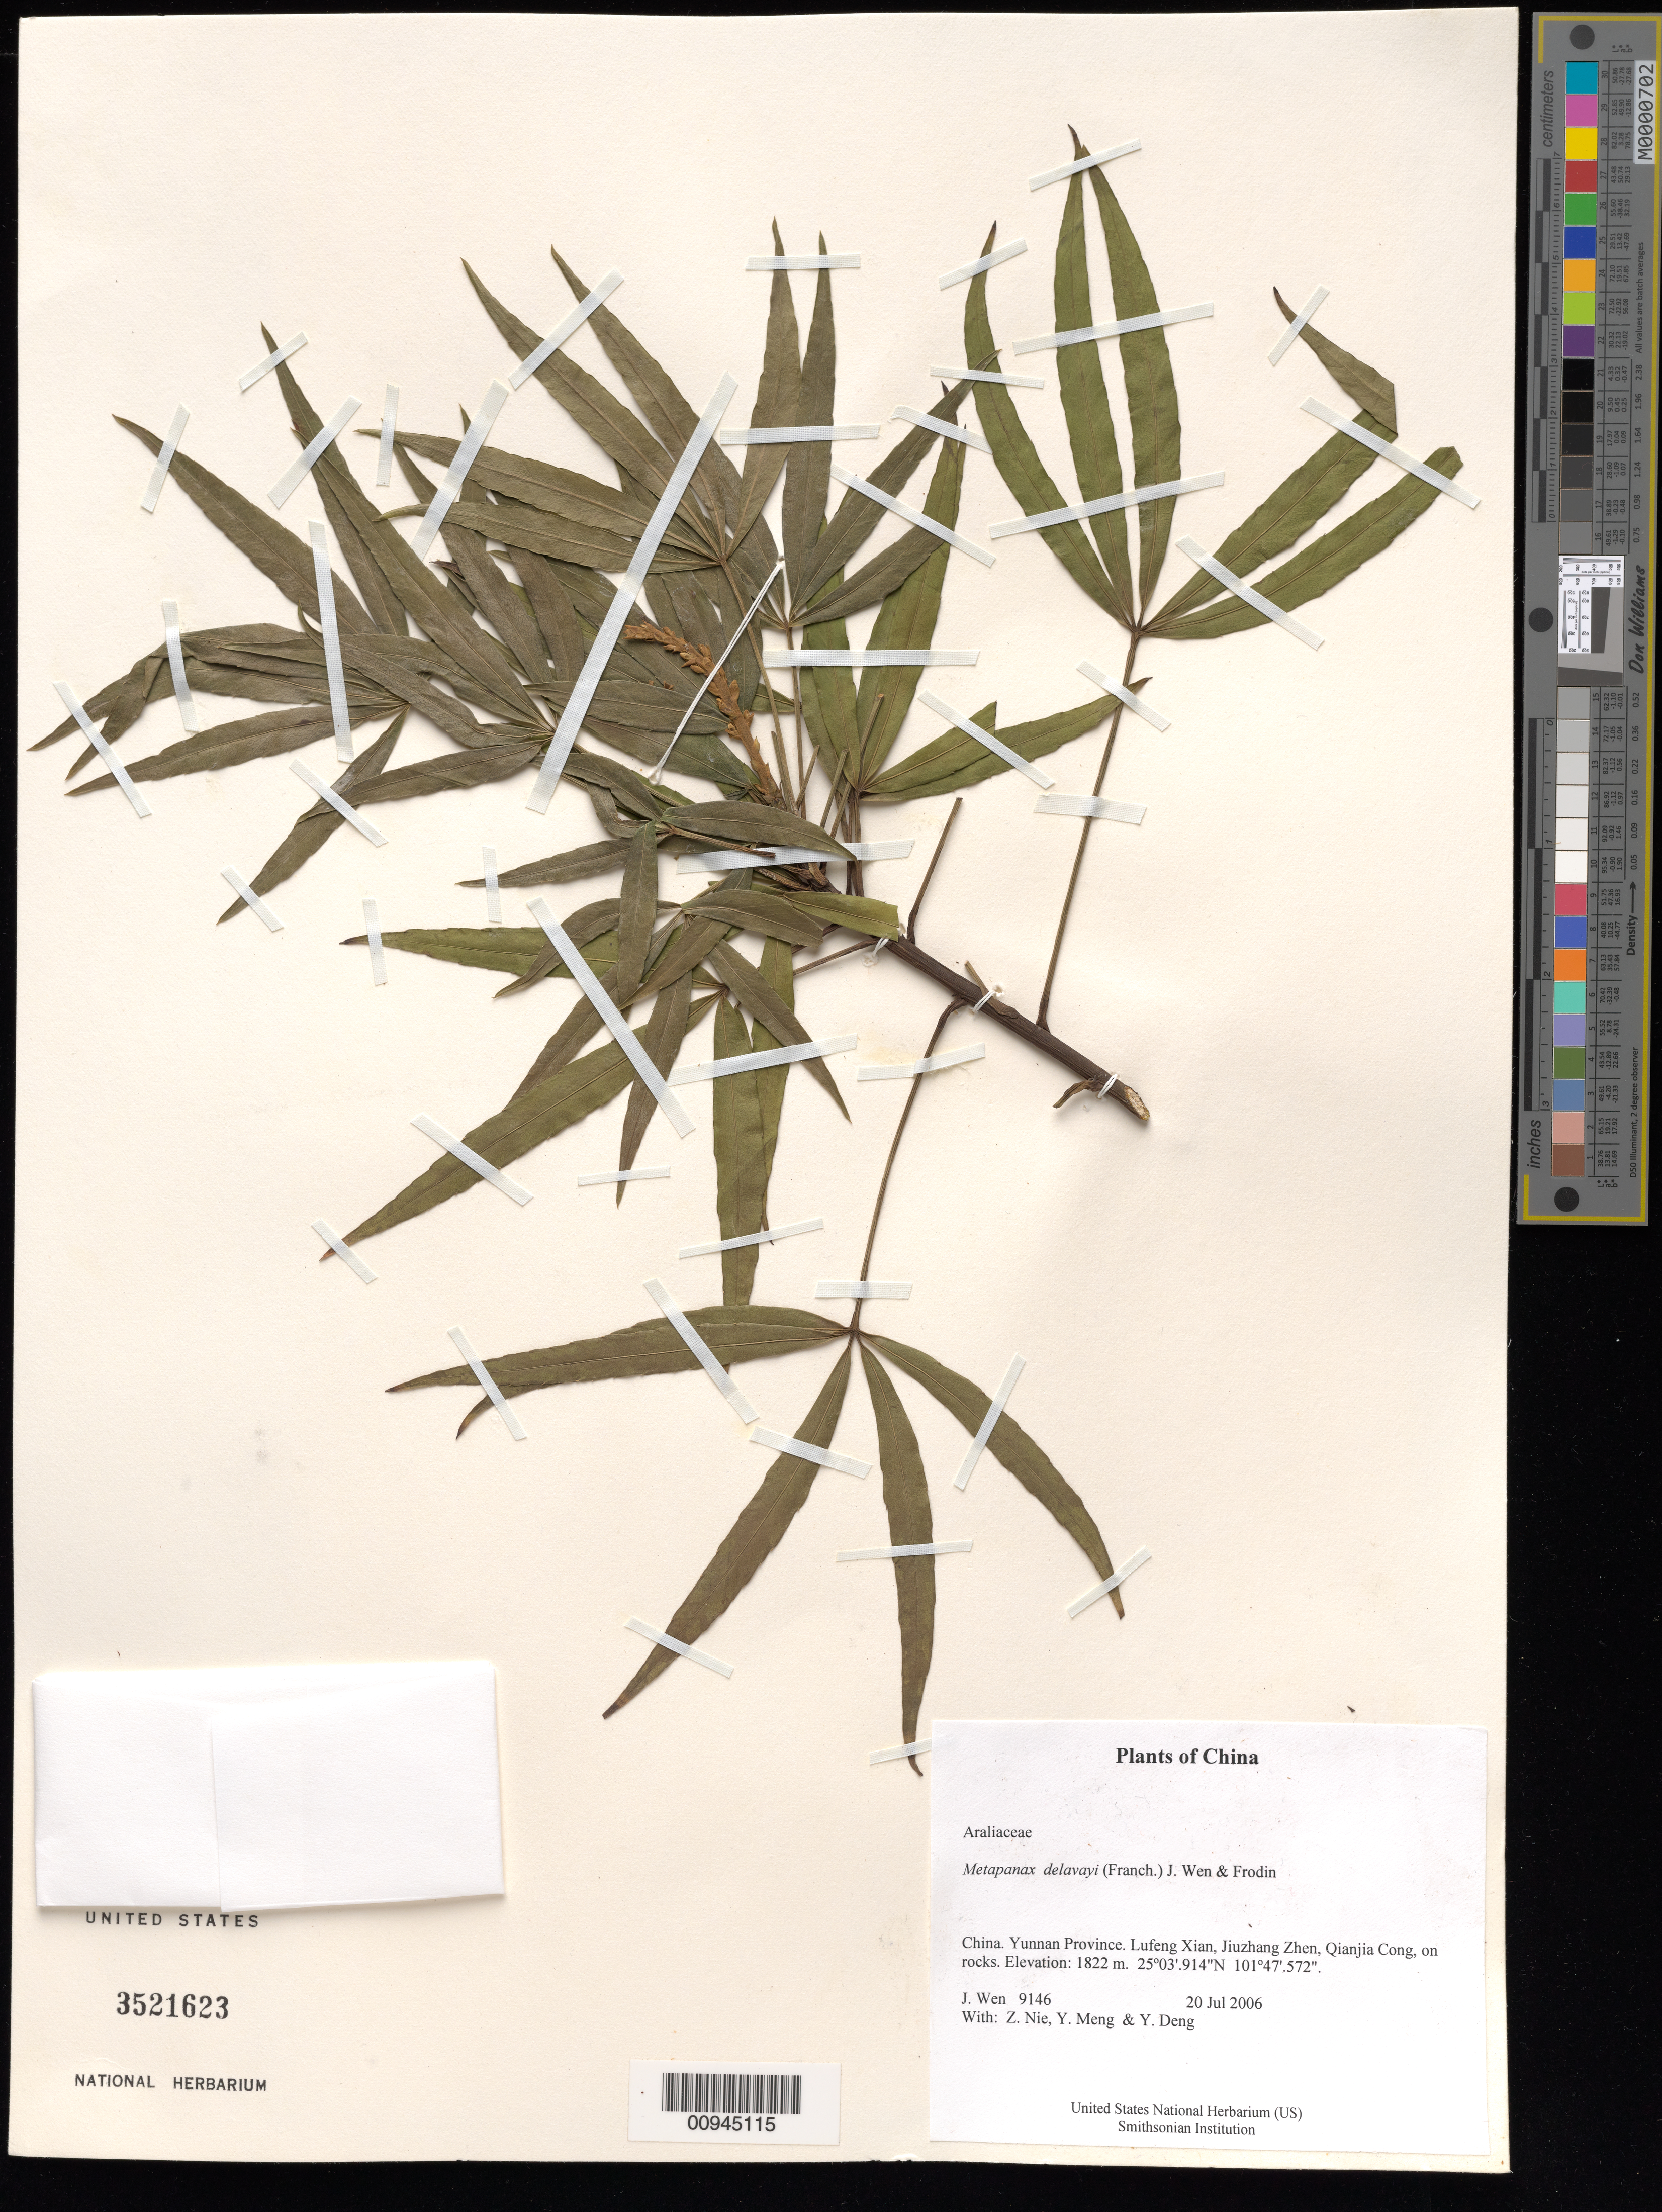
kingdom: Plantae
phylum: Tracheophyta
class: Magnoliopsida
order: Apiales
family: Araliaceae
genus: Metapanax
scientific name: Metapanax delavayi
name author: (Franch.) J. Wen & Frodin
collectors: J. Wen, Z. Nie, Y. Meng & Y. Deng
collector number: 9146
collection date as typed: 20 Jul 2006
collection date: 2006-07-20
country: China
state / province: Yunnan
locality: Yunnan Province. Lufeng Xian, Jiuzhang Zhen, Qianjia Cong, on rocks.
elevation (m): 1822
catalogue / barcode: US 3521623